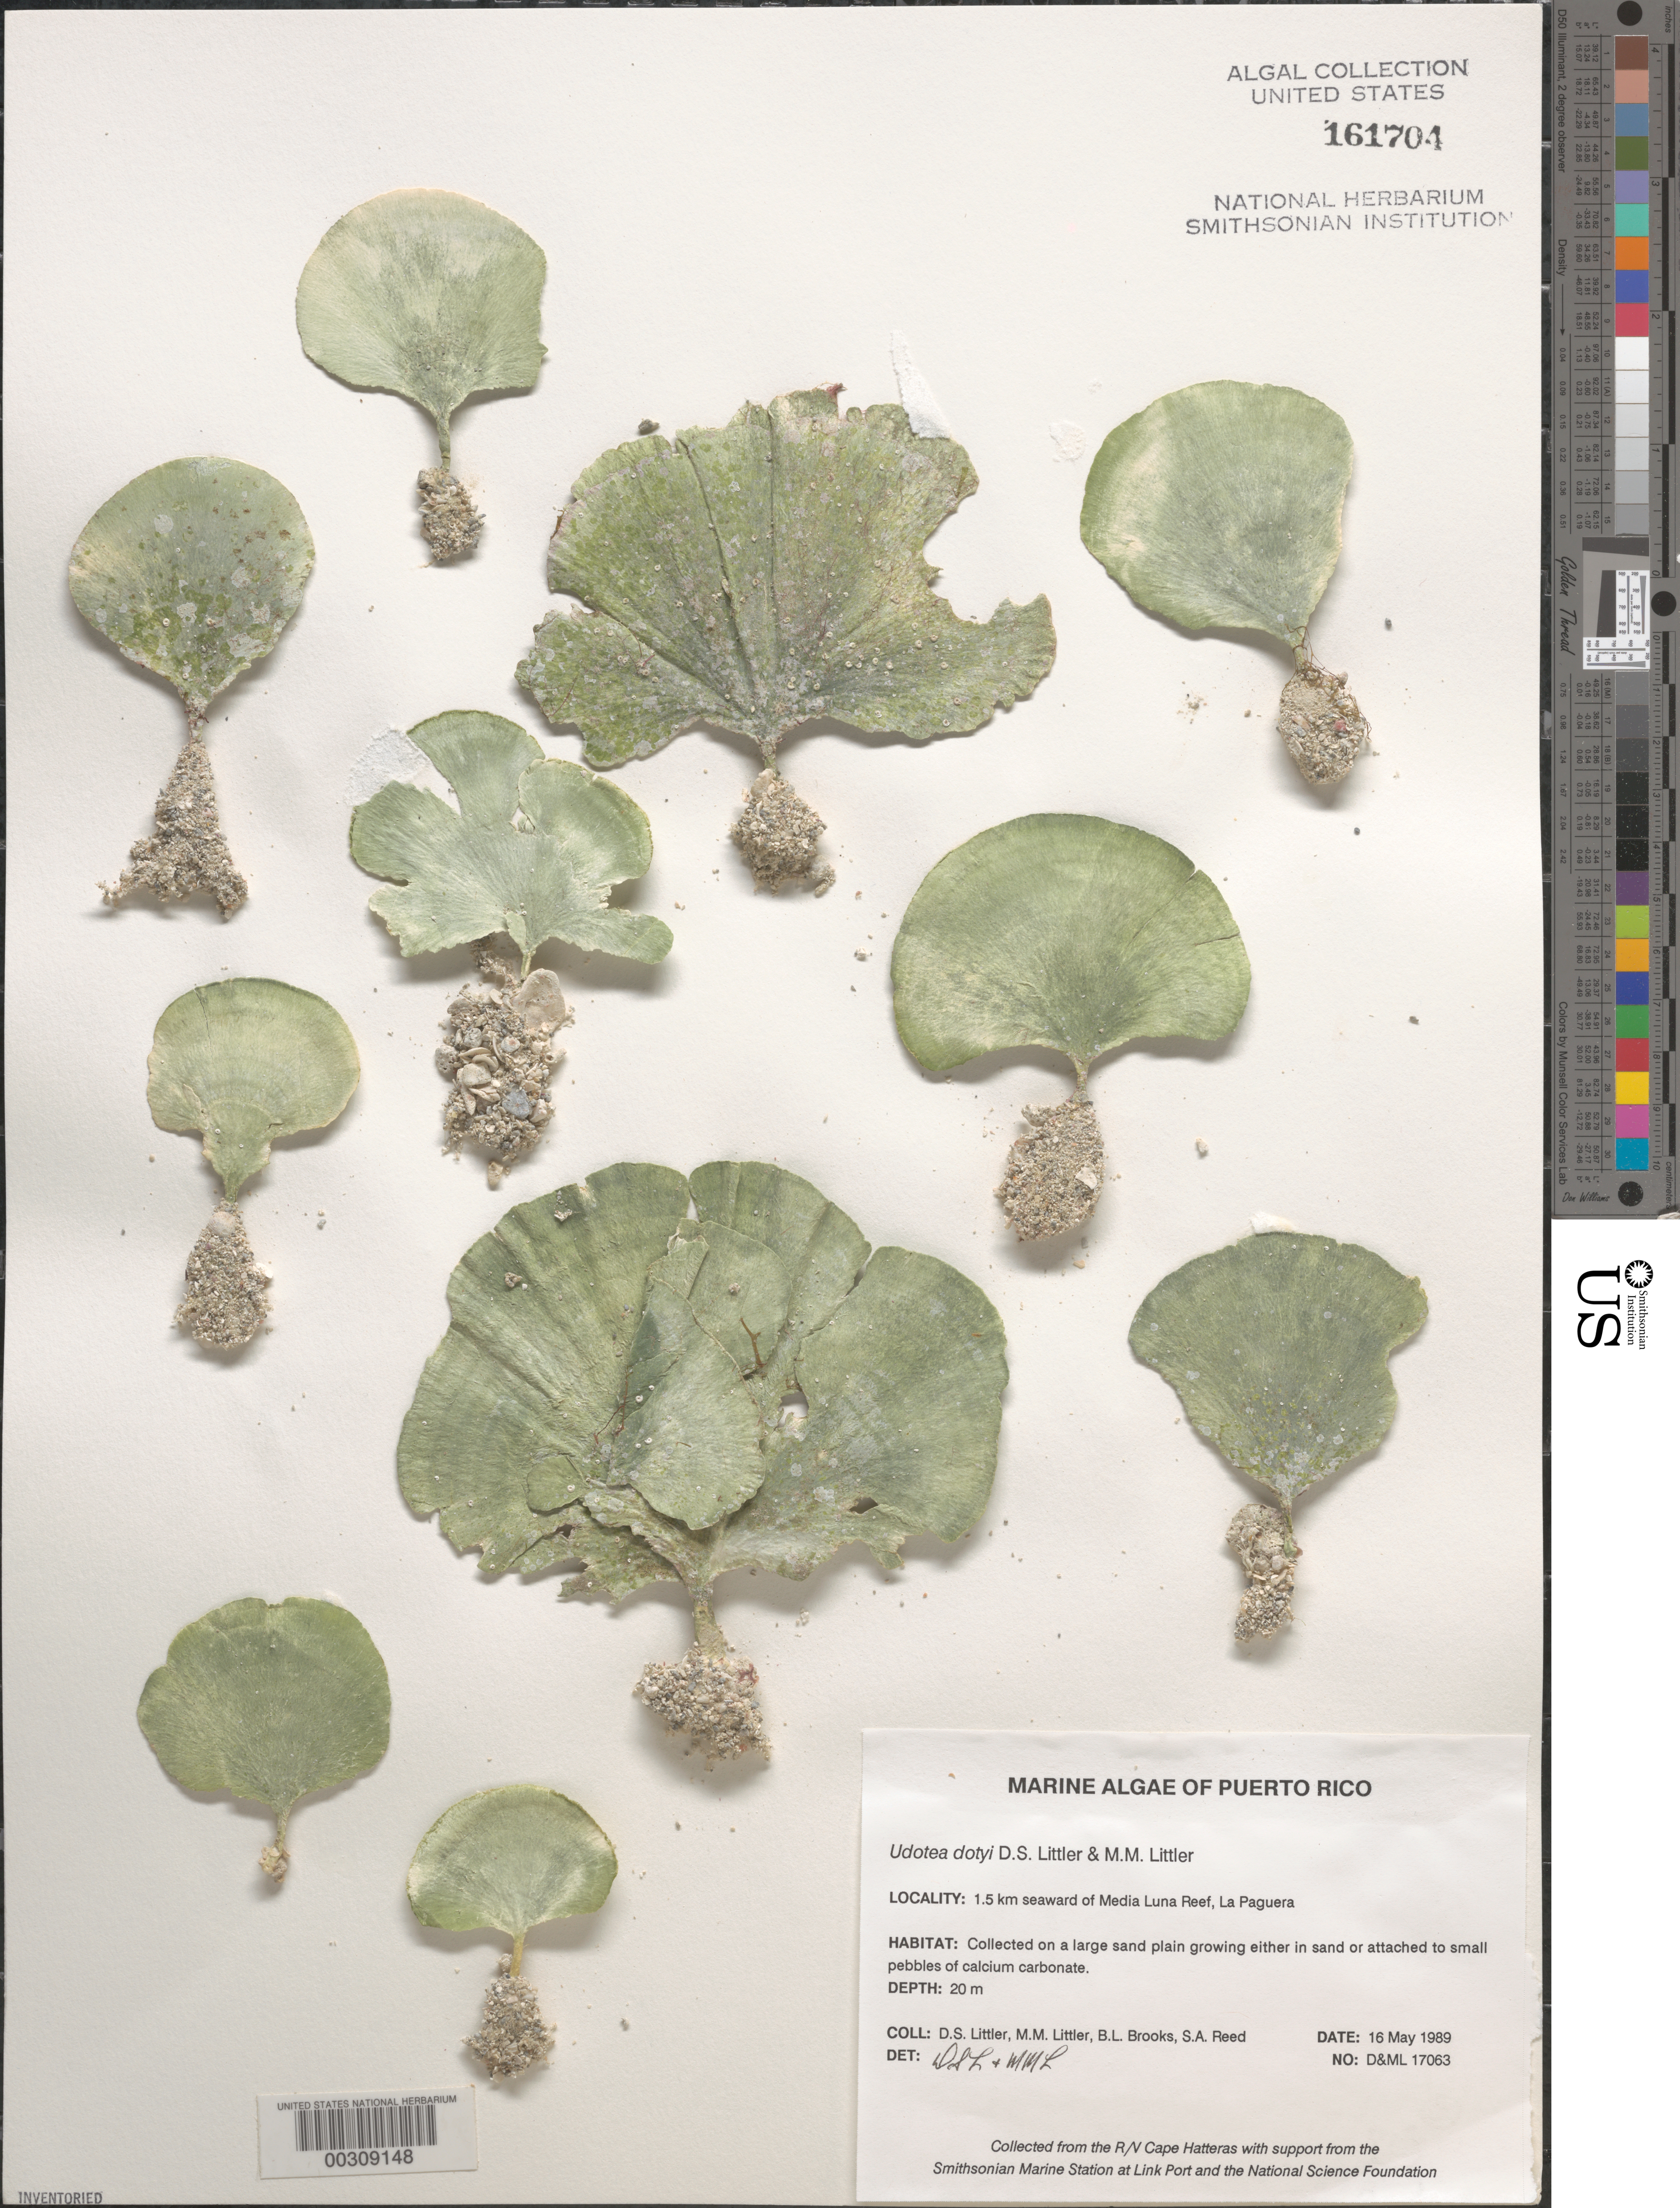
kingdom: Plantae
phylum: Chlorophyta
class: Ulvophyceae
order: Bryopsidales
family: Udoteaceae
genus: Udotea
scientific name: Udotea dotyi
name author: D.S. Littler & Littler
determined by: Littler, D. S.; Littler, M. M.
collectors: D. S. Littler, M. M. Littler, B. Brooks & S. Reed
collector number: D&ML 17063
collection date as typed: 16 May 1989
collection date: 1989-05-16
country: Puerto Rico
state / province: Lajas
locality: La Parguera, 1.5 km seaward of Media Luna Reef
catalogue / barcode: US 161704